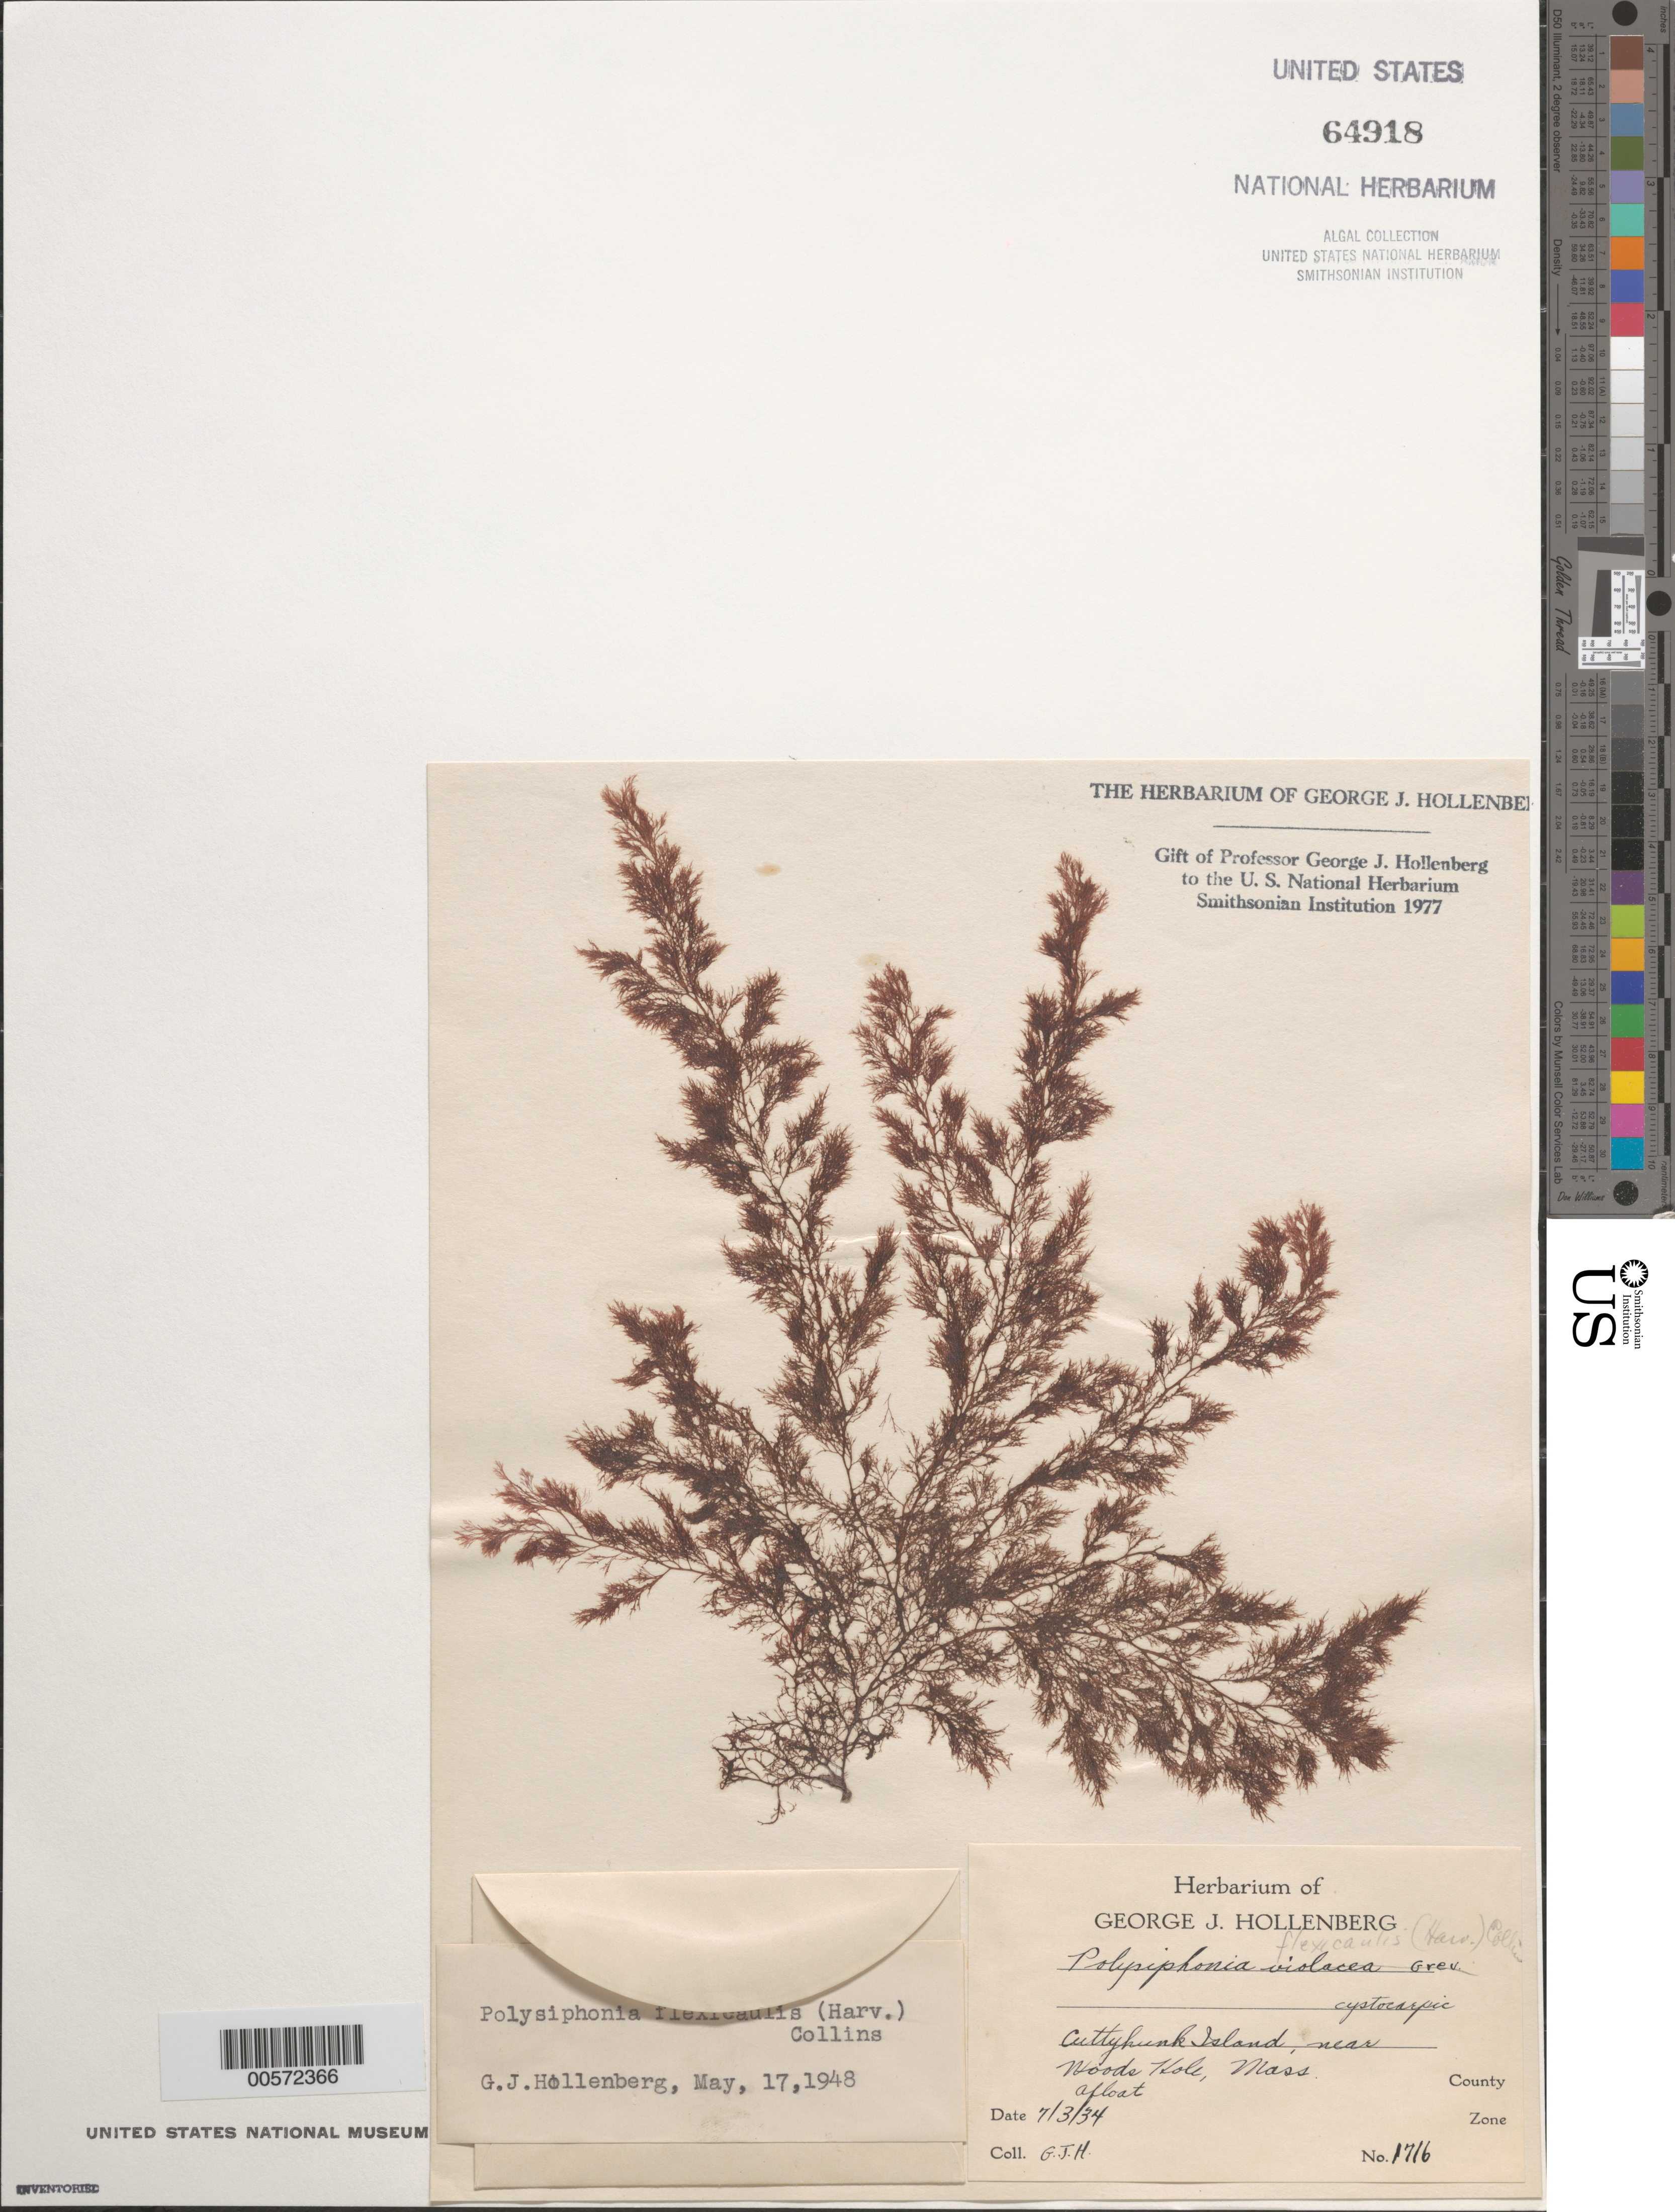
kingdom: Plantae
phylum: Rhodophyta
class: Florideophyceae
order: Ceramiales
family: Rhodomelaceae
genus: Leptosiphonia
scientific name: Leptosiphonia flexicaulis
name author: (Harv.) Savoie & G.W. Saunders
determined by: Algae name updating Project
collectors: G. Hollenberg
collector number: GJH 1716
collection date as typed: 03 Jul 1934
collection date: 1934-07-03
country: United States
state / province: Massachusetts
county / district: Dukes County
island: Cuttyhunk Island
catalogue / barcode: US 64918